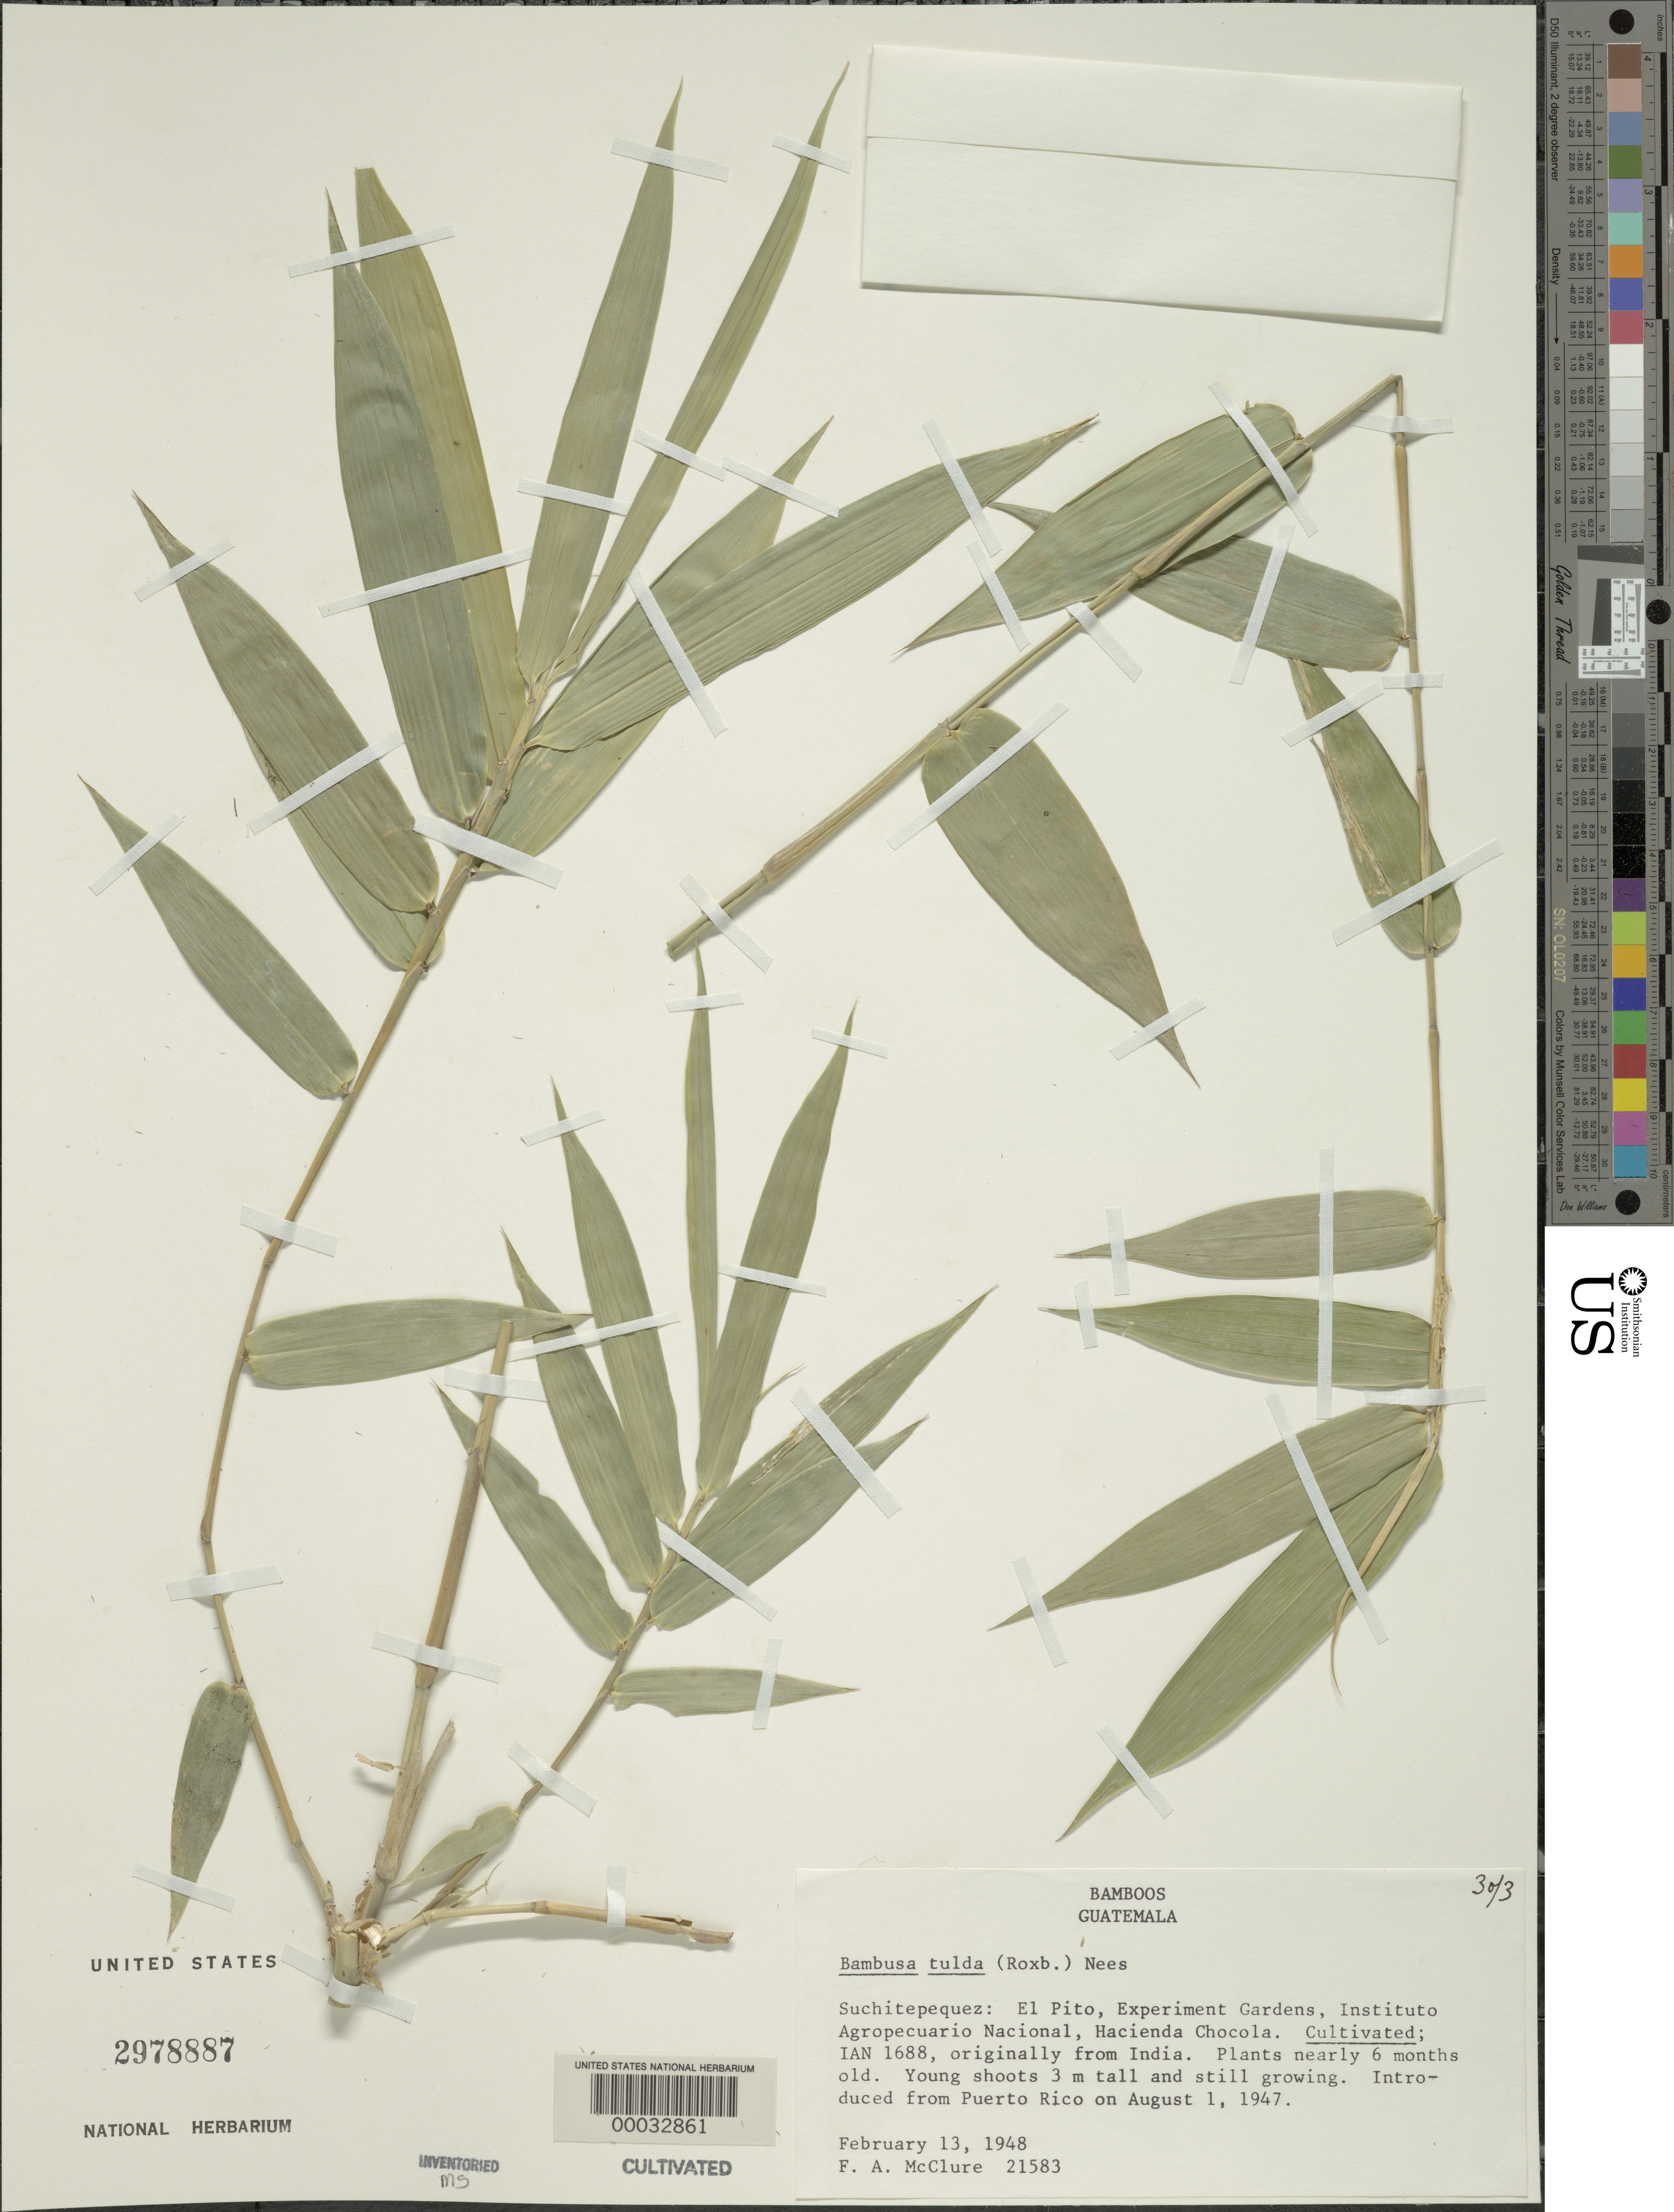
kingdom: Plantae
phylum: Tracheophyta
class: Liliopsida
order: Poales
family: Poaceae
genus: Bambusa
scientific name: Bambusa tulda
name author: Roxb.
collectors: F. A. McClure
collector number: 21583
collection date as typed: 13 Feb 1948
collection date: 1948-02-13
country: Guatemala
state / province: Suchitepéquez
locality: Experimental garden - El Pito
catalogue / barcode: US 2978887